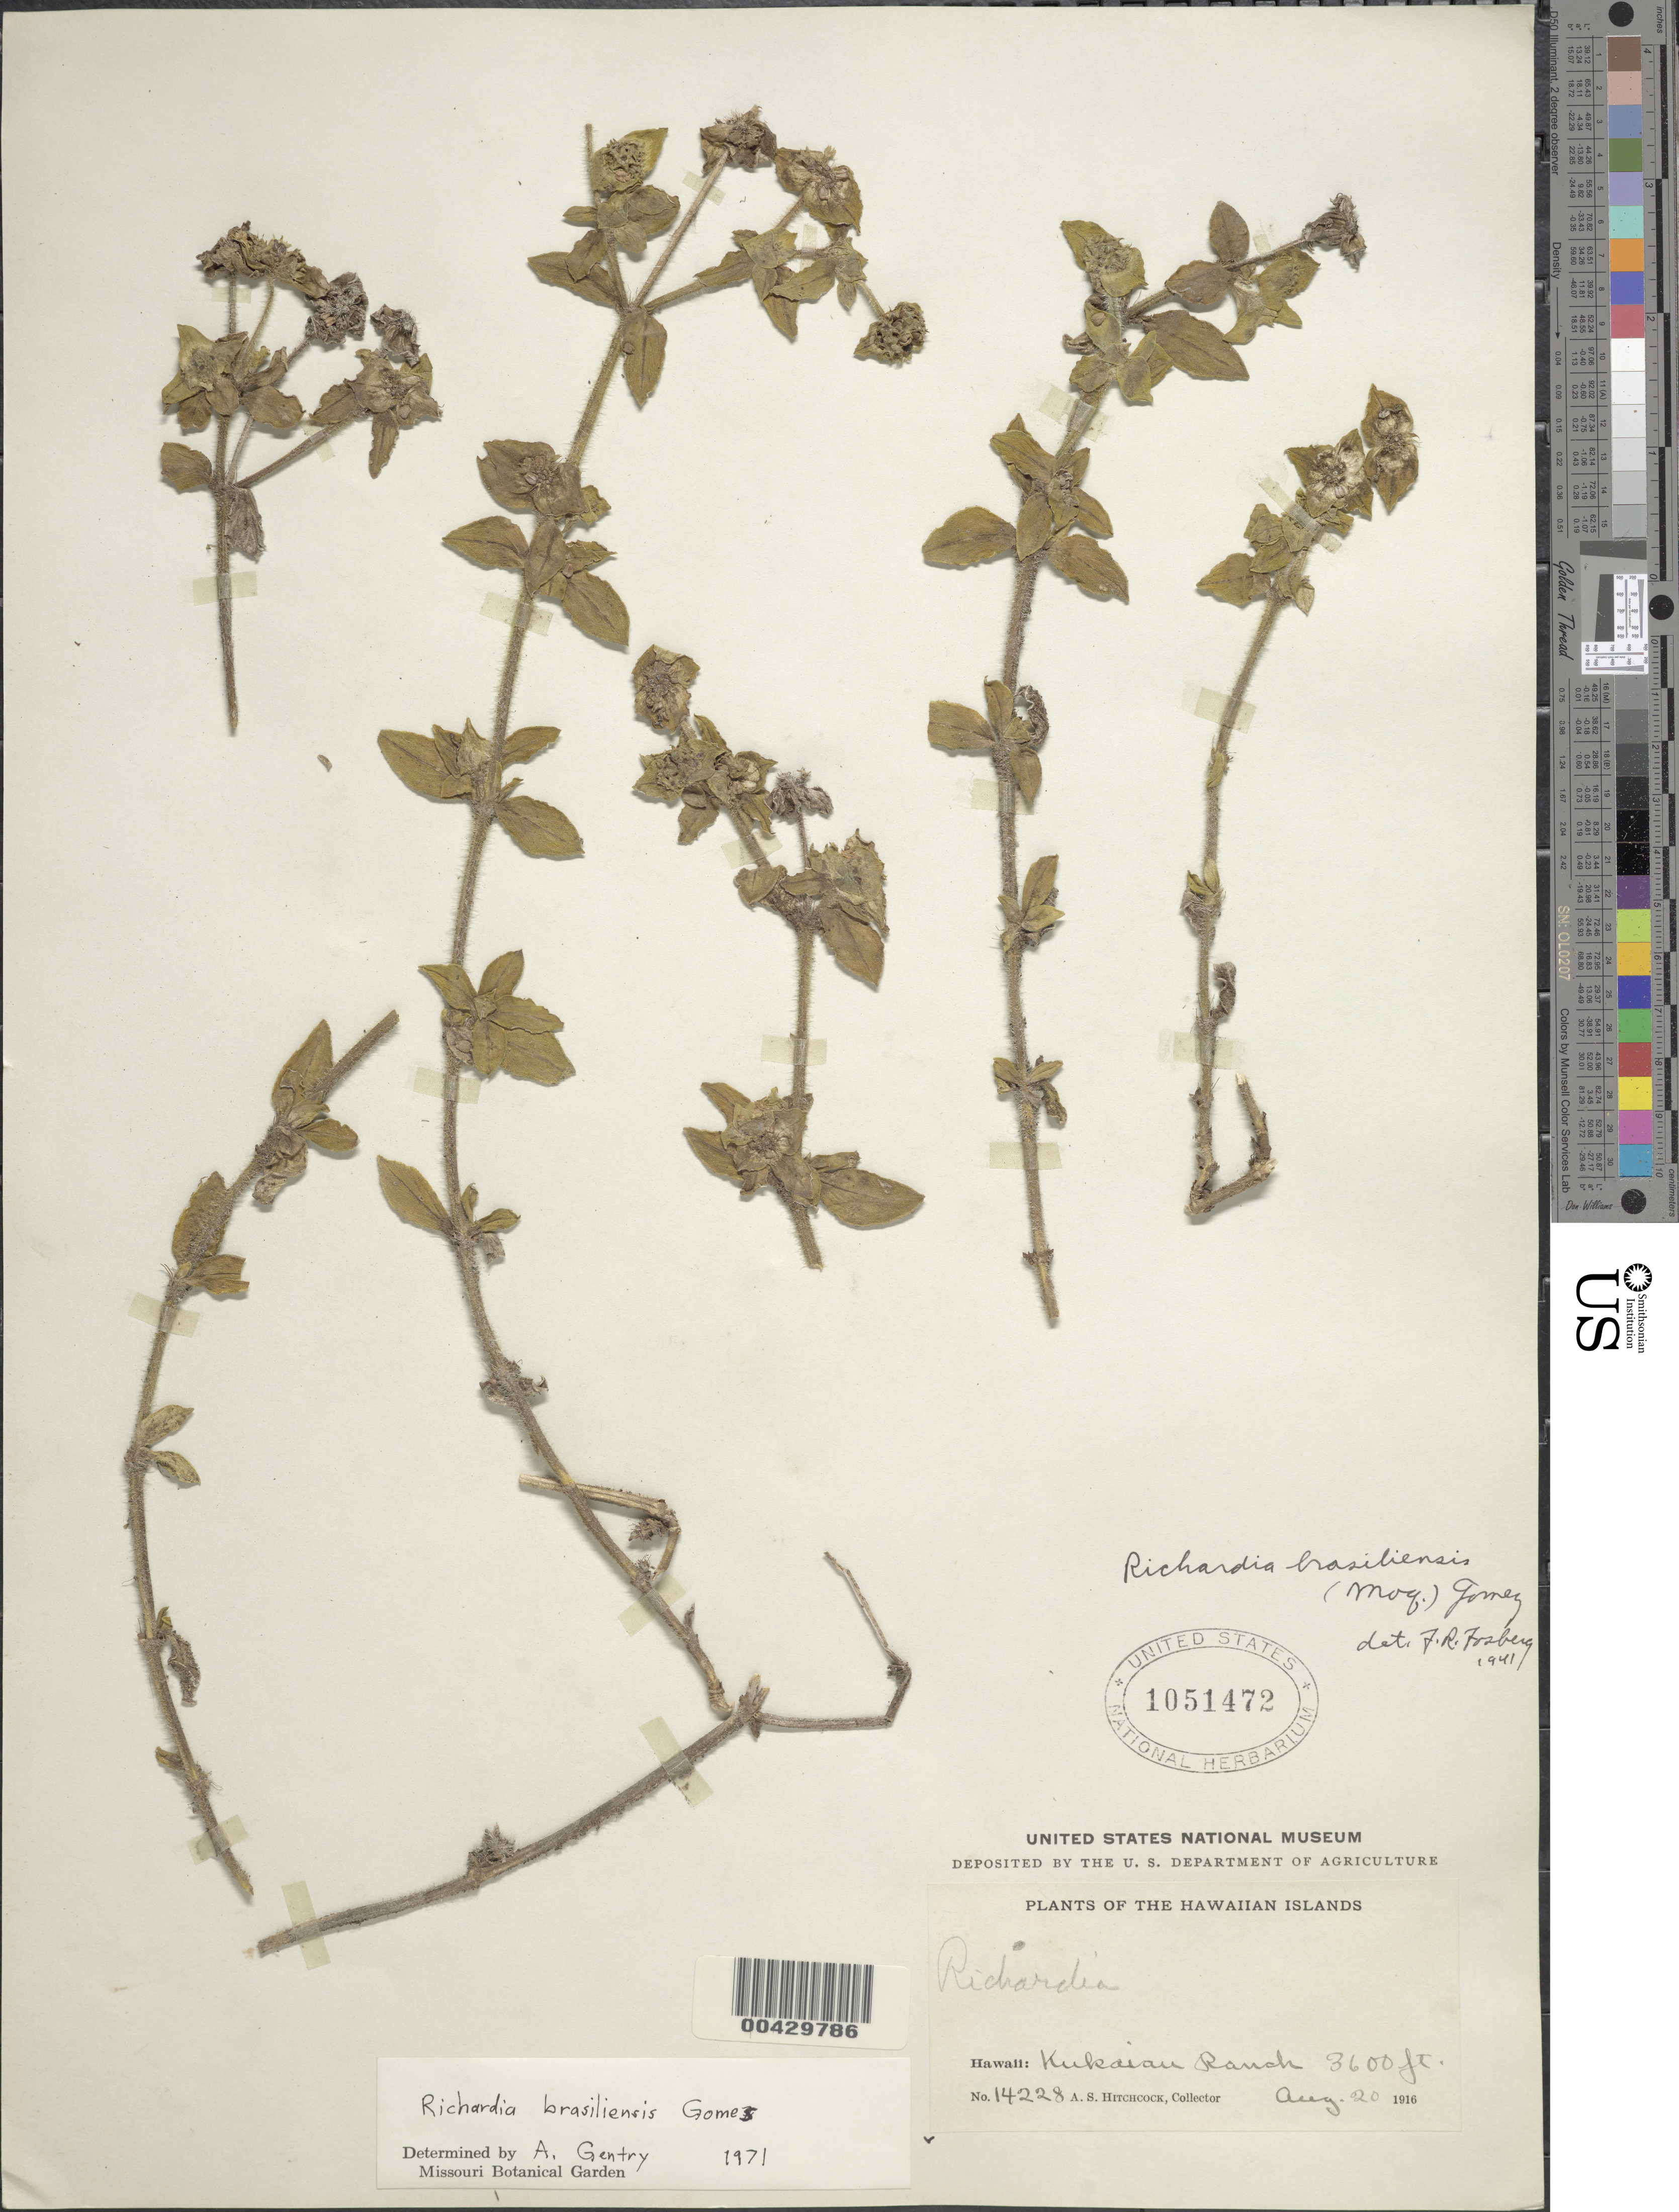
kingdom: Plantae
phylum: Tracheophyta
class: Magnoliopsida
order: Gentianales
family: Rubiaceae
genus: Richardia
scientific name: Richardia brasiliensis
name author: Gomes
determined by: Gentry, A. H.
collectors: A. S. Hitchcock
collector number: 14228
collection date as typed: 20 Aug 1916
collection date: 1916-08-20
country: United States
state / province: Hawaii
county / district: Hawaii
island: Hawaii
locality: Kukaiau Ranch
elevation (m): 1097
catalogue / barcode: US 1051472